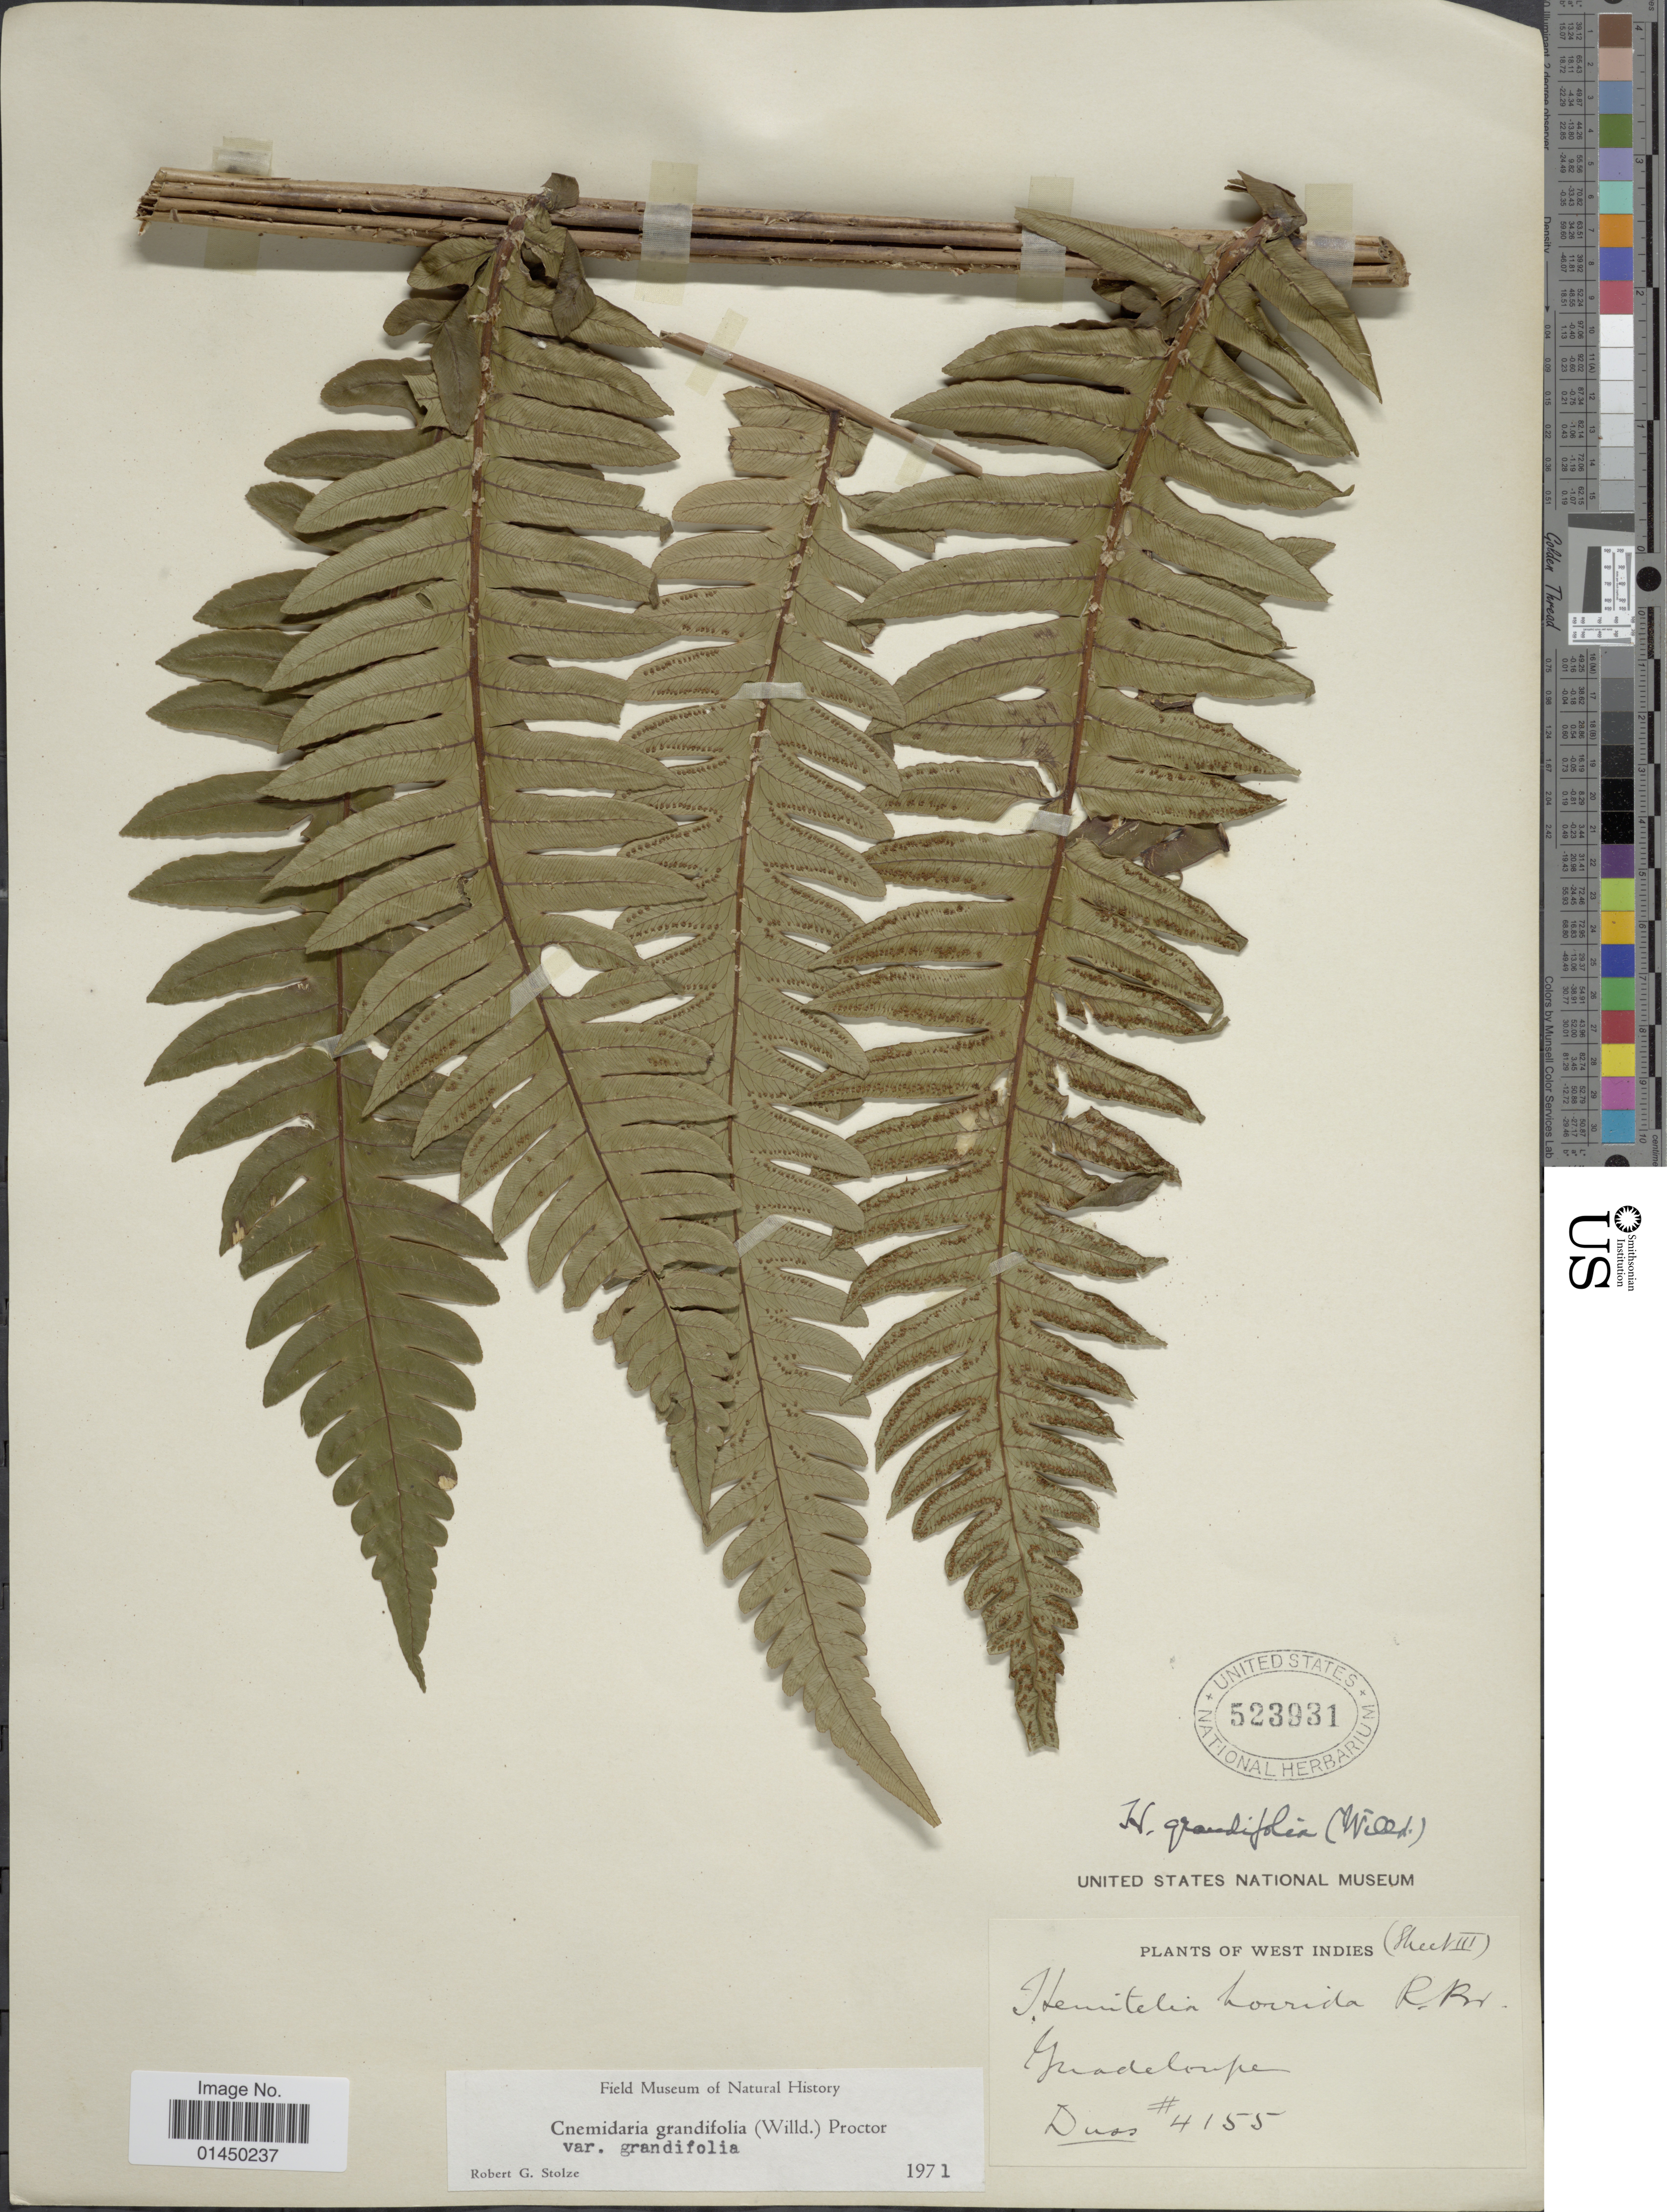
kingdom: Plantae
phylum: Tracheophyta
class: Polypodiopsida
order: Cyatheales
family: Cyatheaceae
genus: Cyathea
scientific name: Cyathea grandifolia var. grandifolia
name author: Willd.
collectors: -. Duss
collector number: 4155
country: Guadeloupe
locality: West Indies, Guadeloupe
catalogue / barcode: US 523931